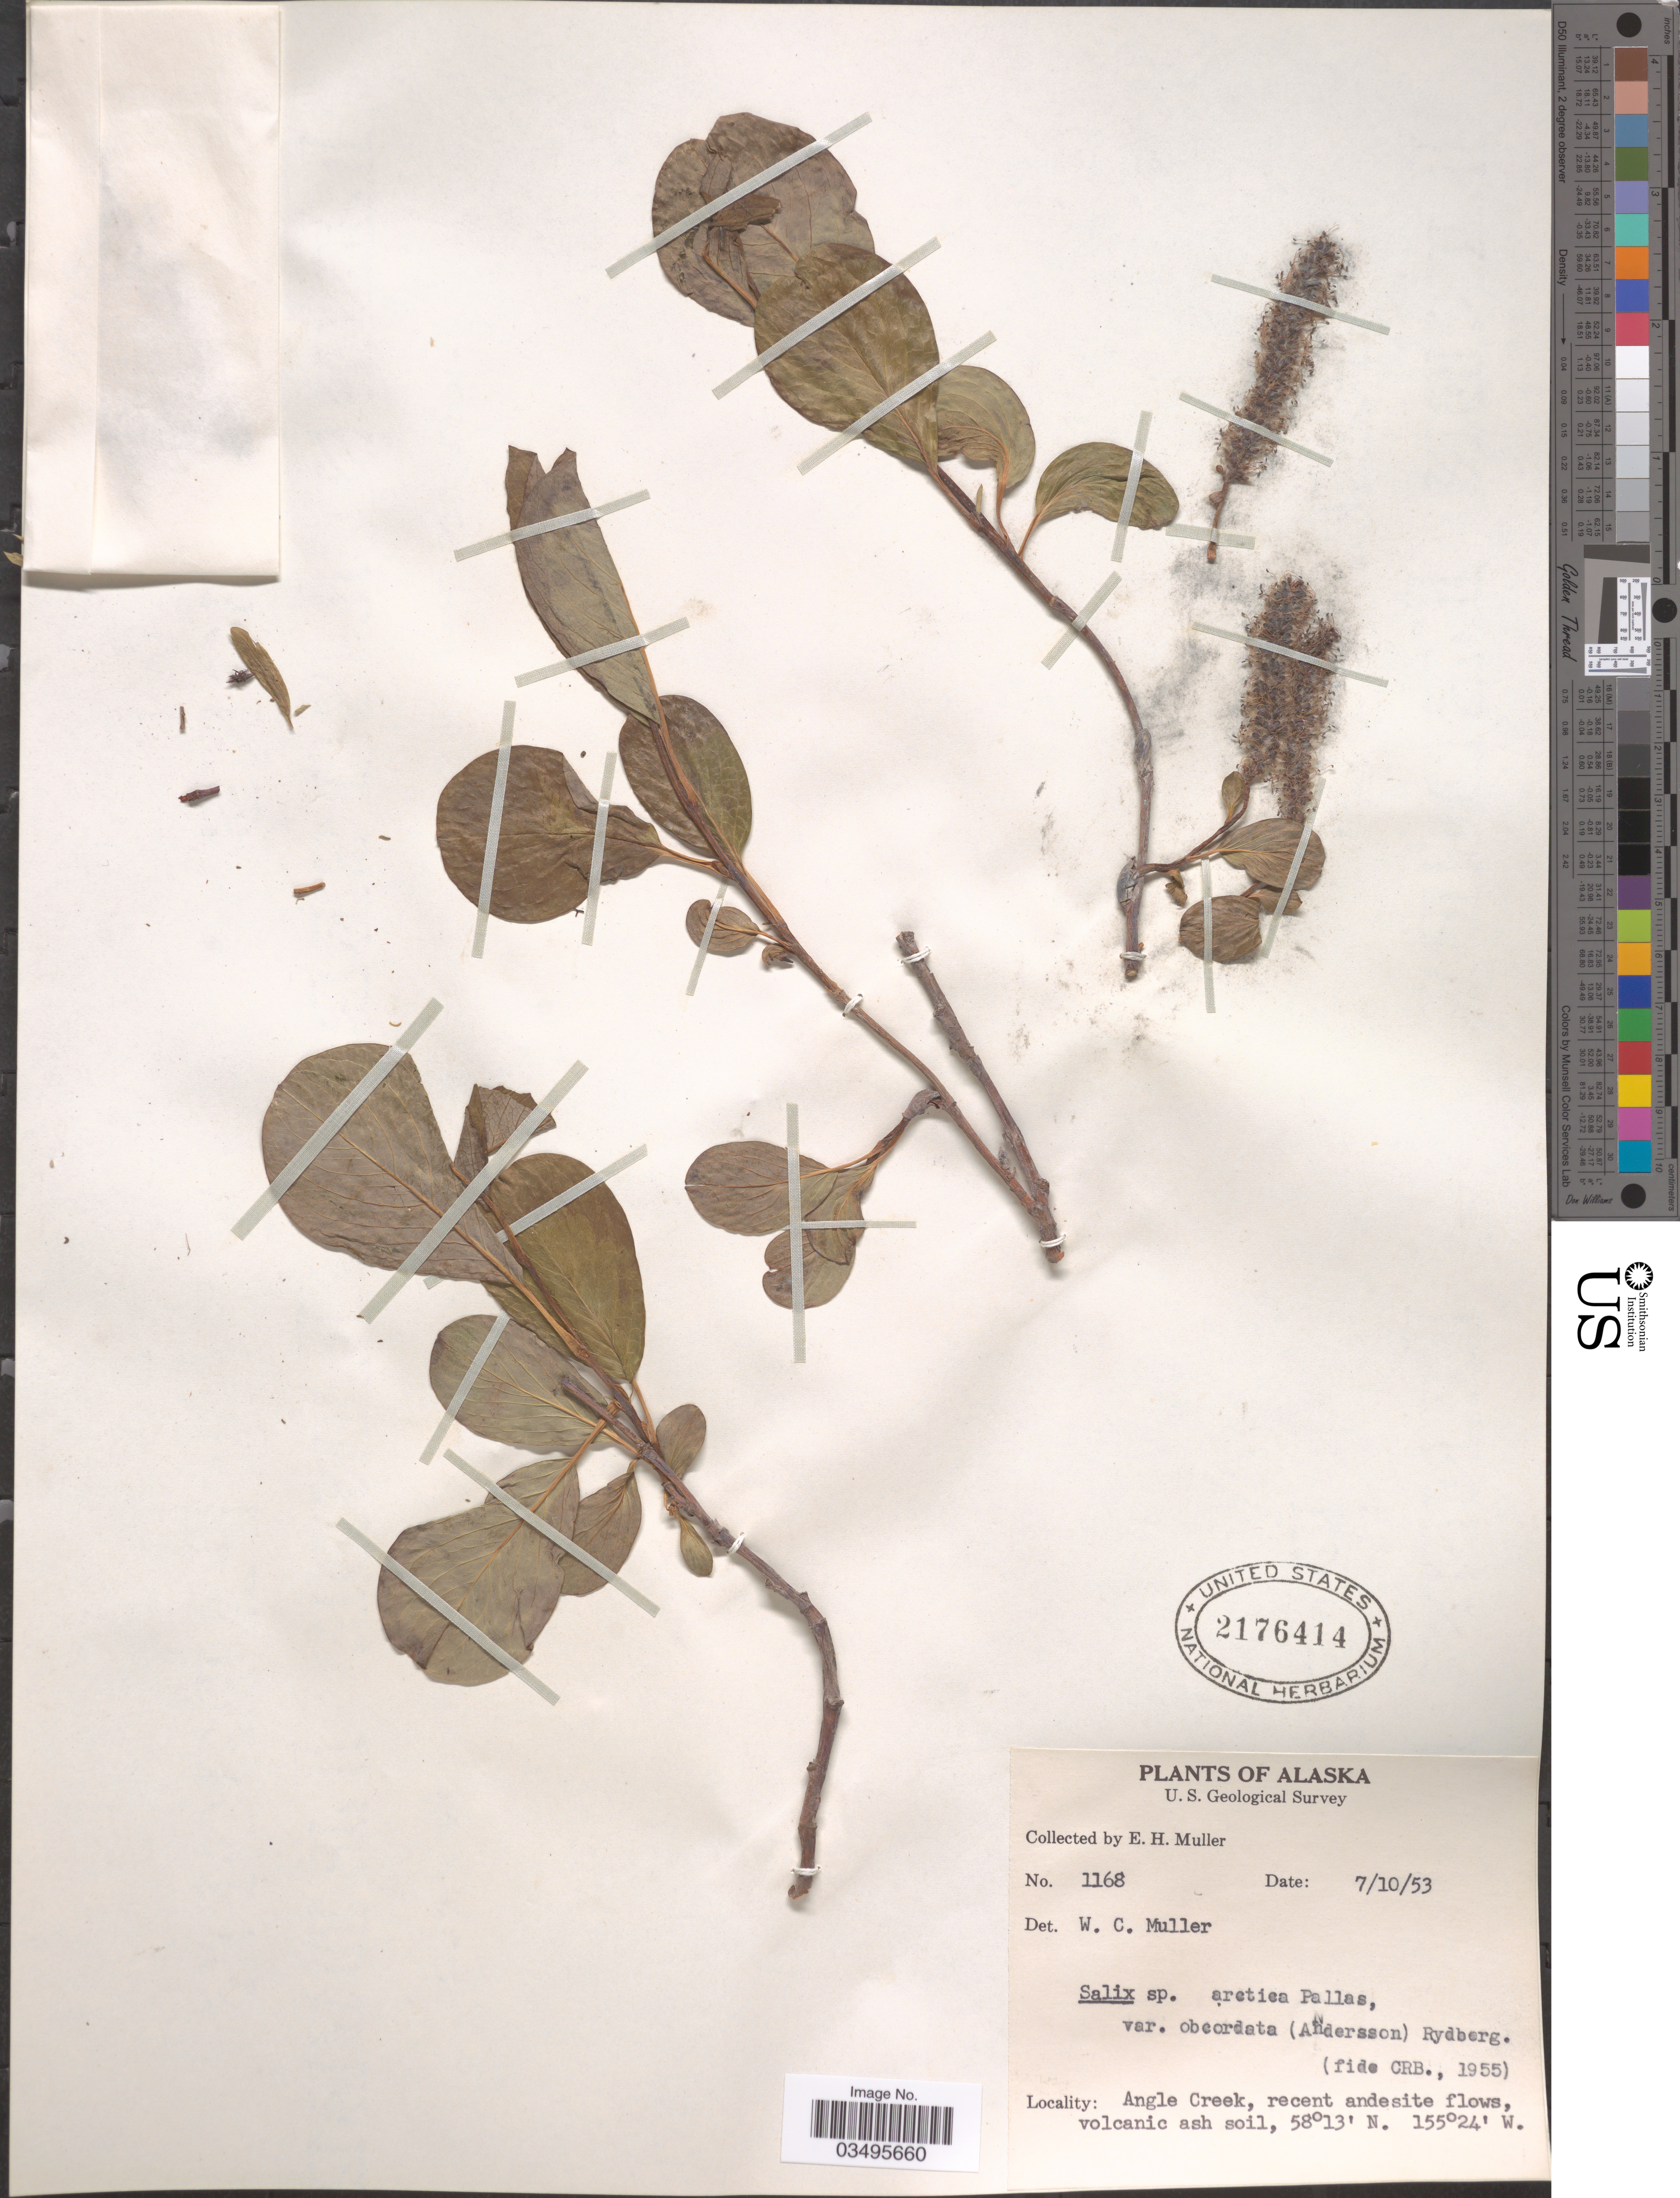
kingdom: Plantae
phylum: Tracheophyta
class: Magnoliopsida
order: Malpighiales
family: Salicaceae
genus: Salix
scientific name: Salix arctica var. obcordata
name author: (Andersson) Rydb.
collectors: E. H. Muller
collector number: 1168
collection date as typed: Transcribed d/m/y: 10/7/53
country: United States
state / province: Alaska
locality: Angle Creek, recent andesite flows, volcanic ash soil.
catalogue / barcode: US 2176414